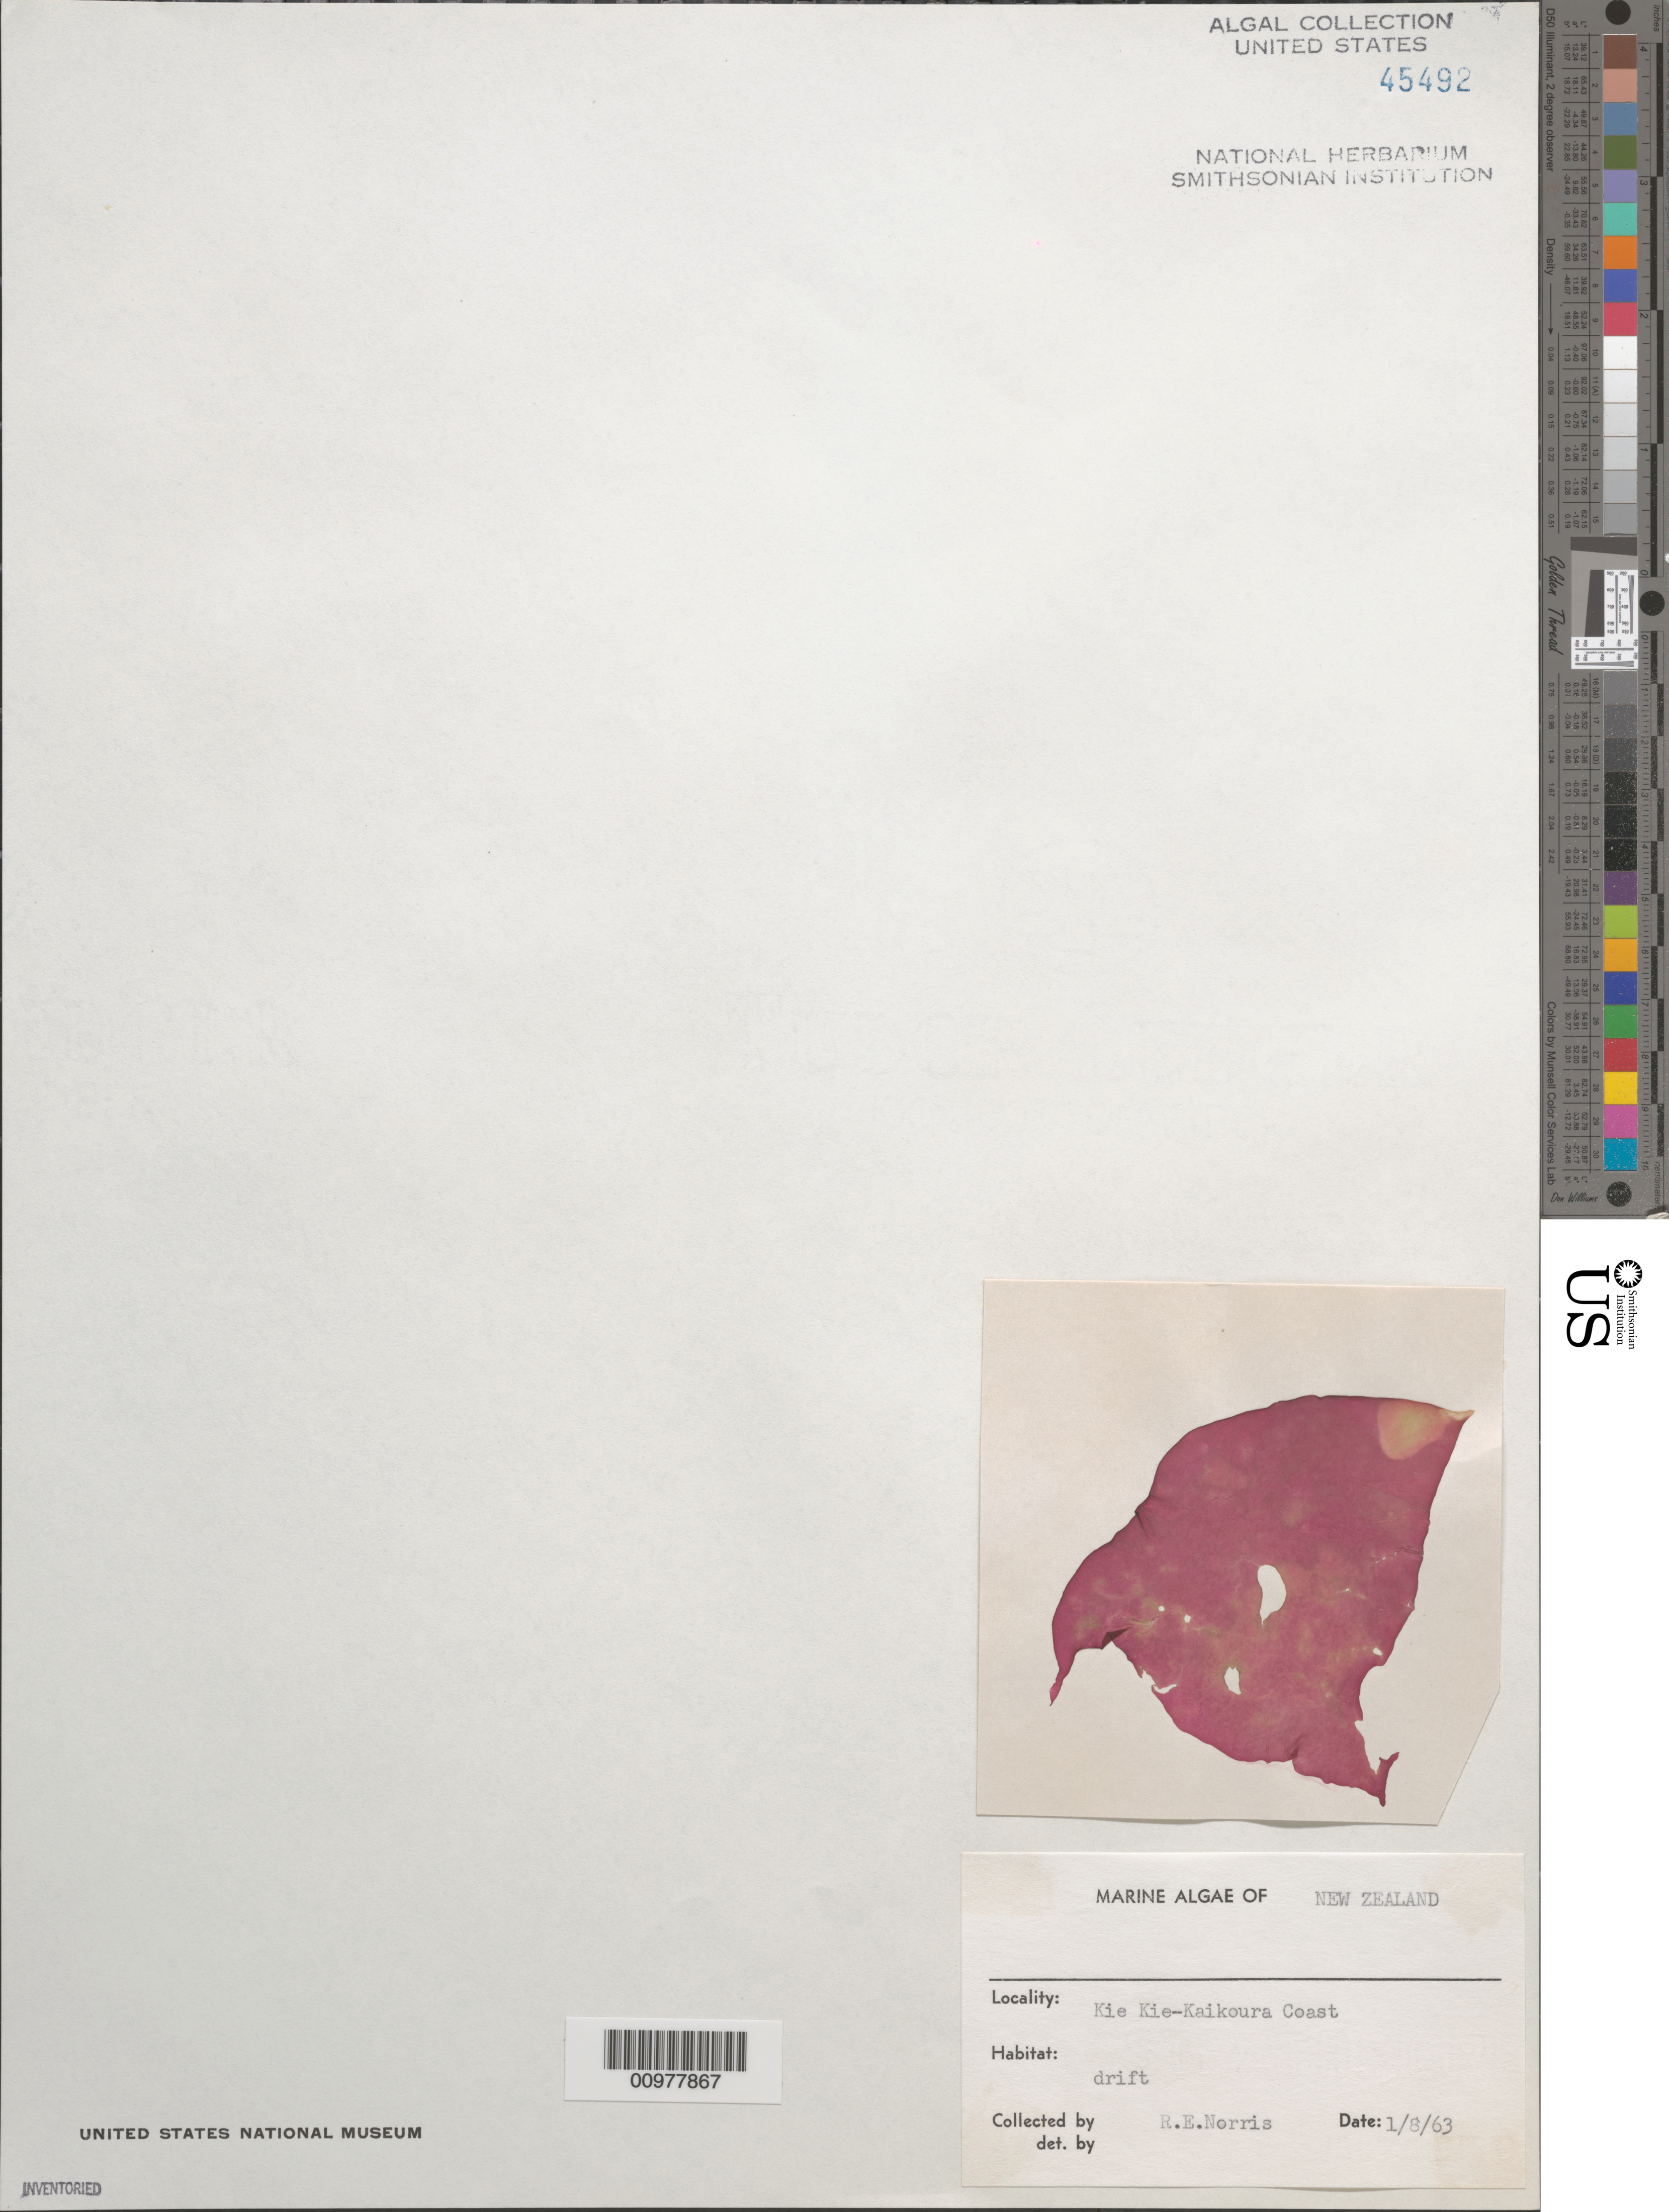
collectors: R. E. Norris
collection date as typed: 08 Jan 1963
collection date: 1963-01-08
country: New Zealand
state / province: Canterbury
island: South Island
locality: Kie Kie-Kaikoura Coast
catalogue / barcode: US 45492